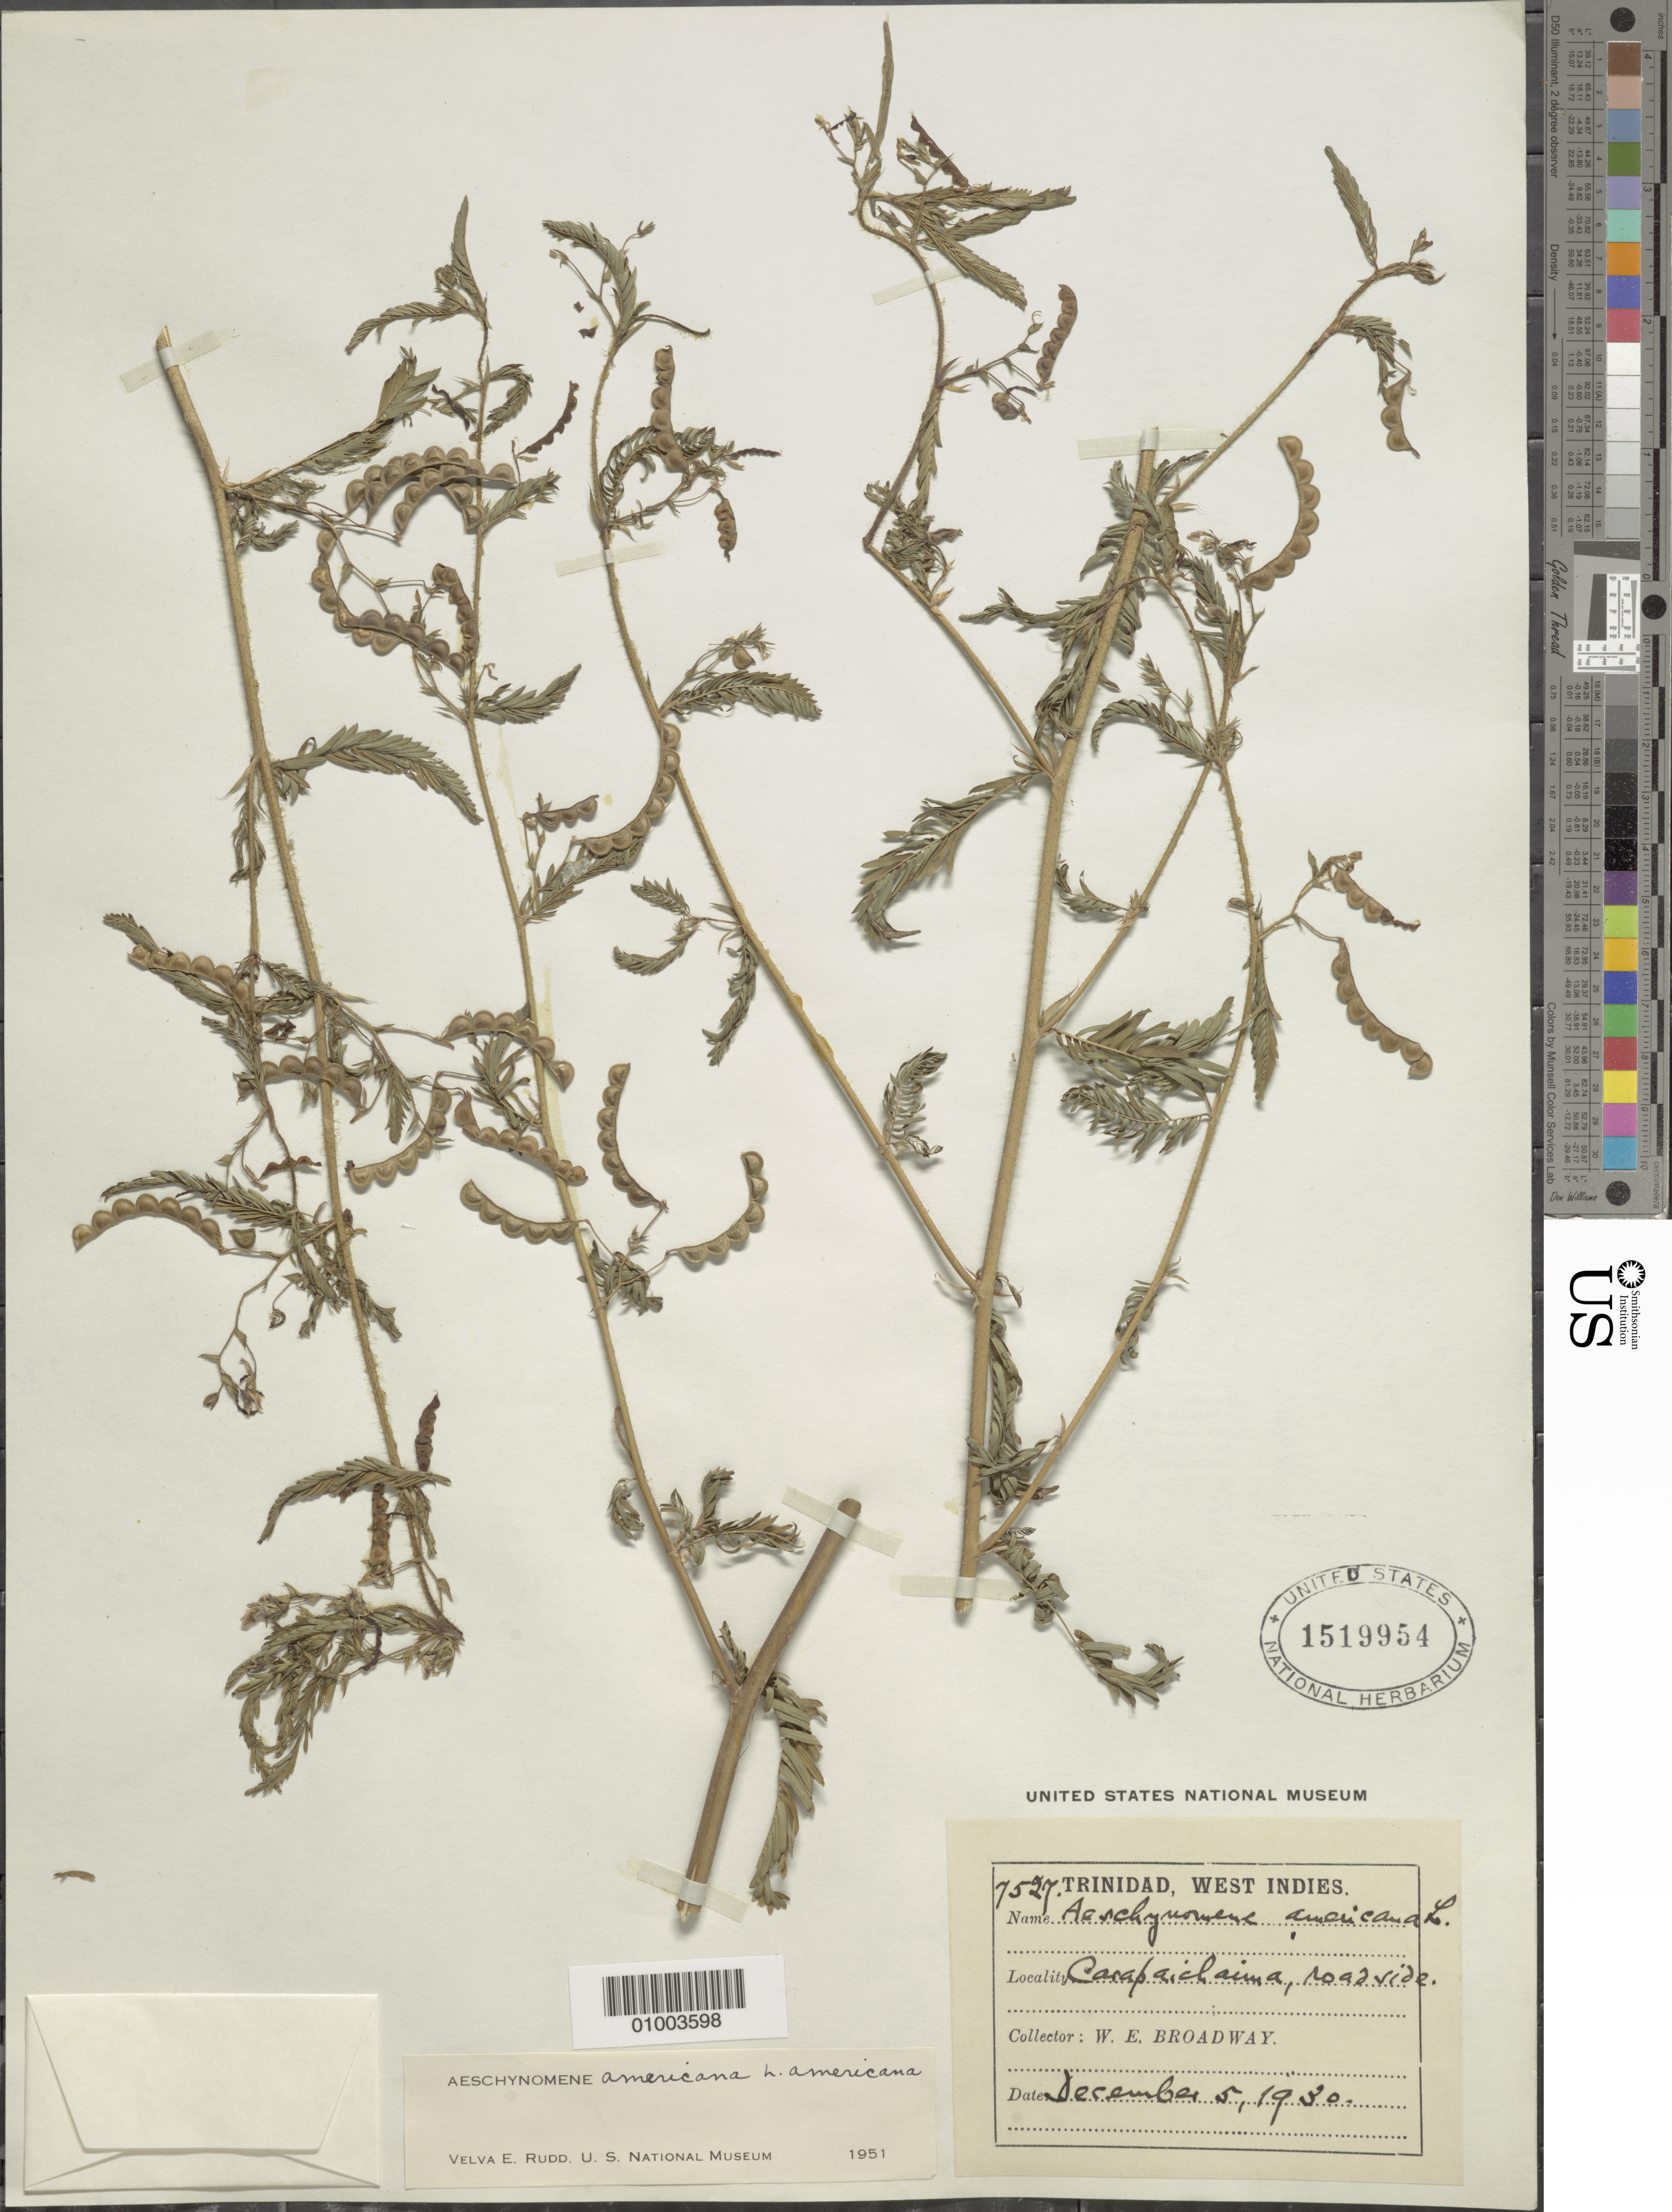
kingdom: Plantae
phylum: Tracheophyta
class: Magnoliopsida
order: Fabales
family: Fabaceae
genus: Aeschynomene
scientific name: Aeschynomene americana var. americana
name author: L.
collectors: W. E. Broadway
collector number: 7527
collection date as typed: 05 Dec 1930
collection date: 1930-12-05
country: Trinidad and Tobago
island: Trinidad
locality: Carapaiclaima, roadside.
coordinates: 0 N, 0 E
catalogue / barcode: US 1519954